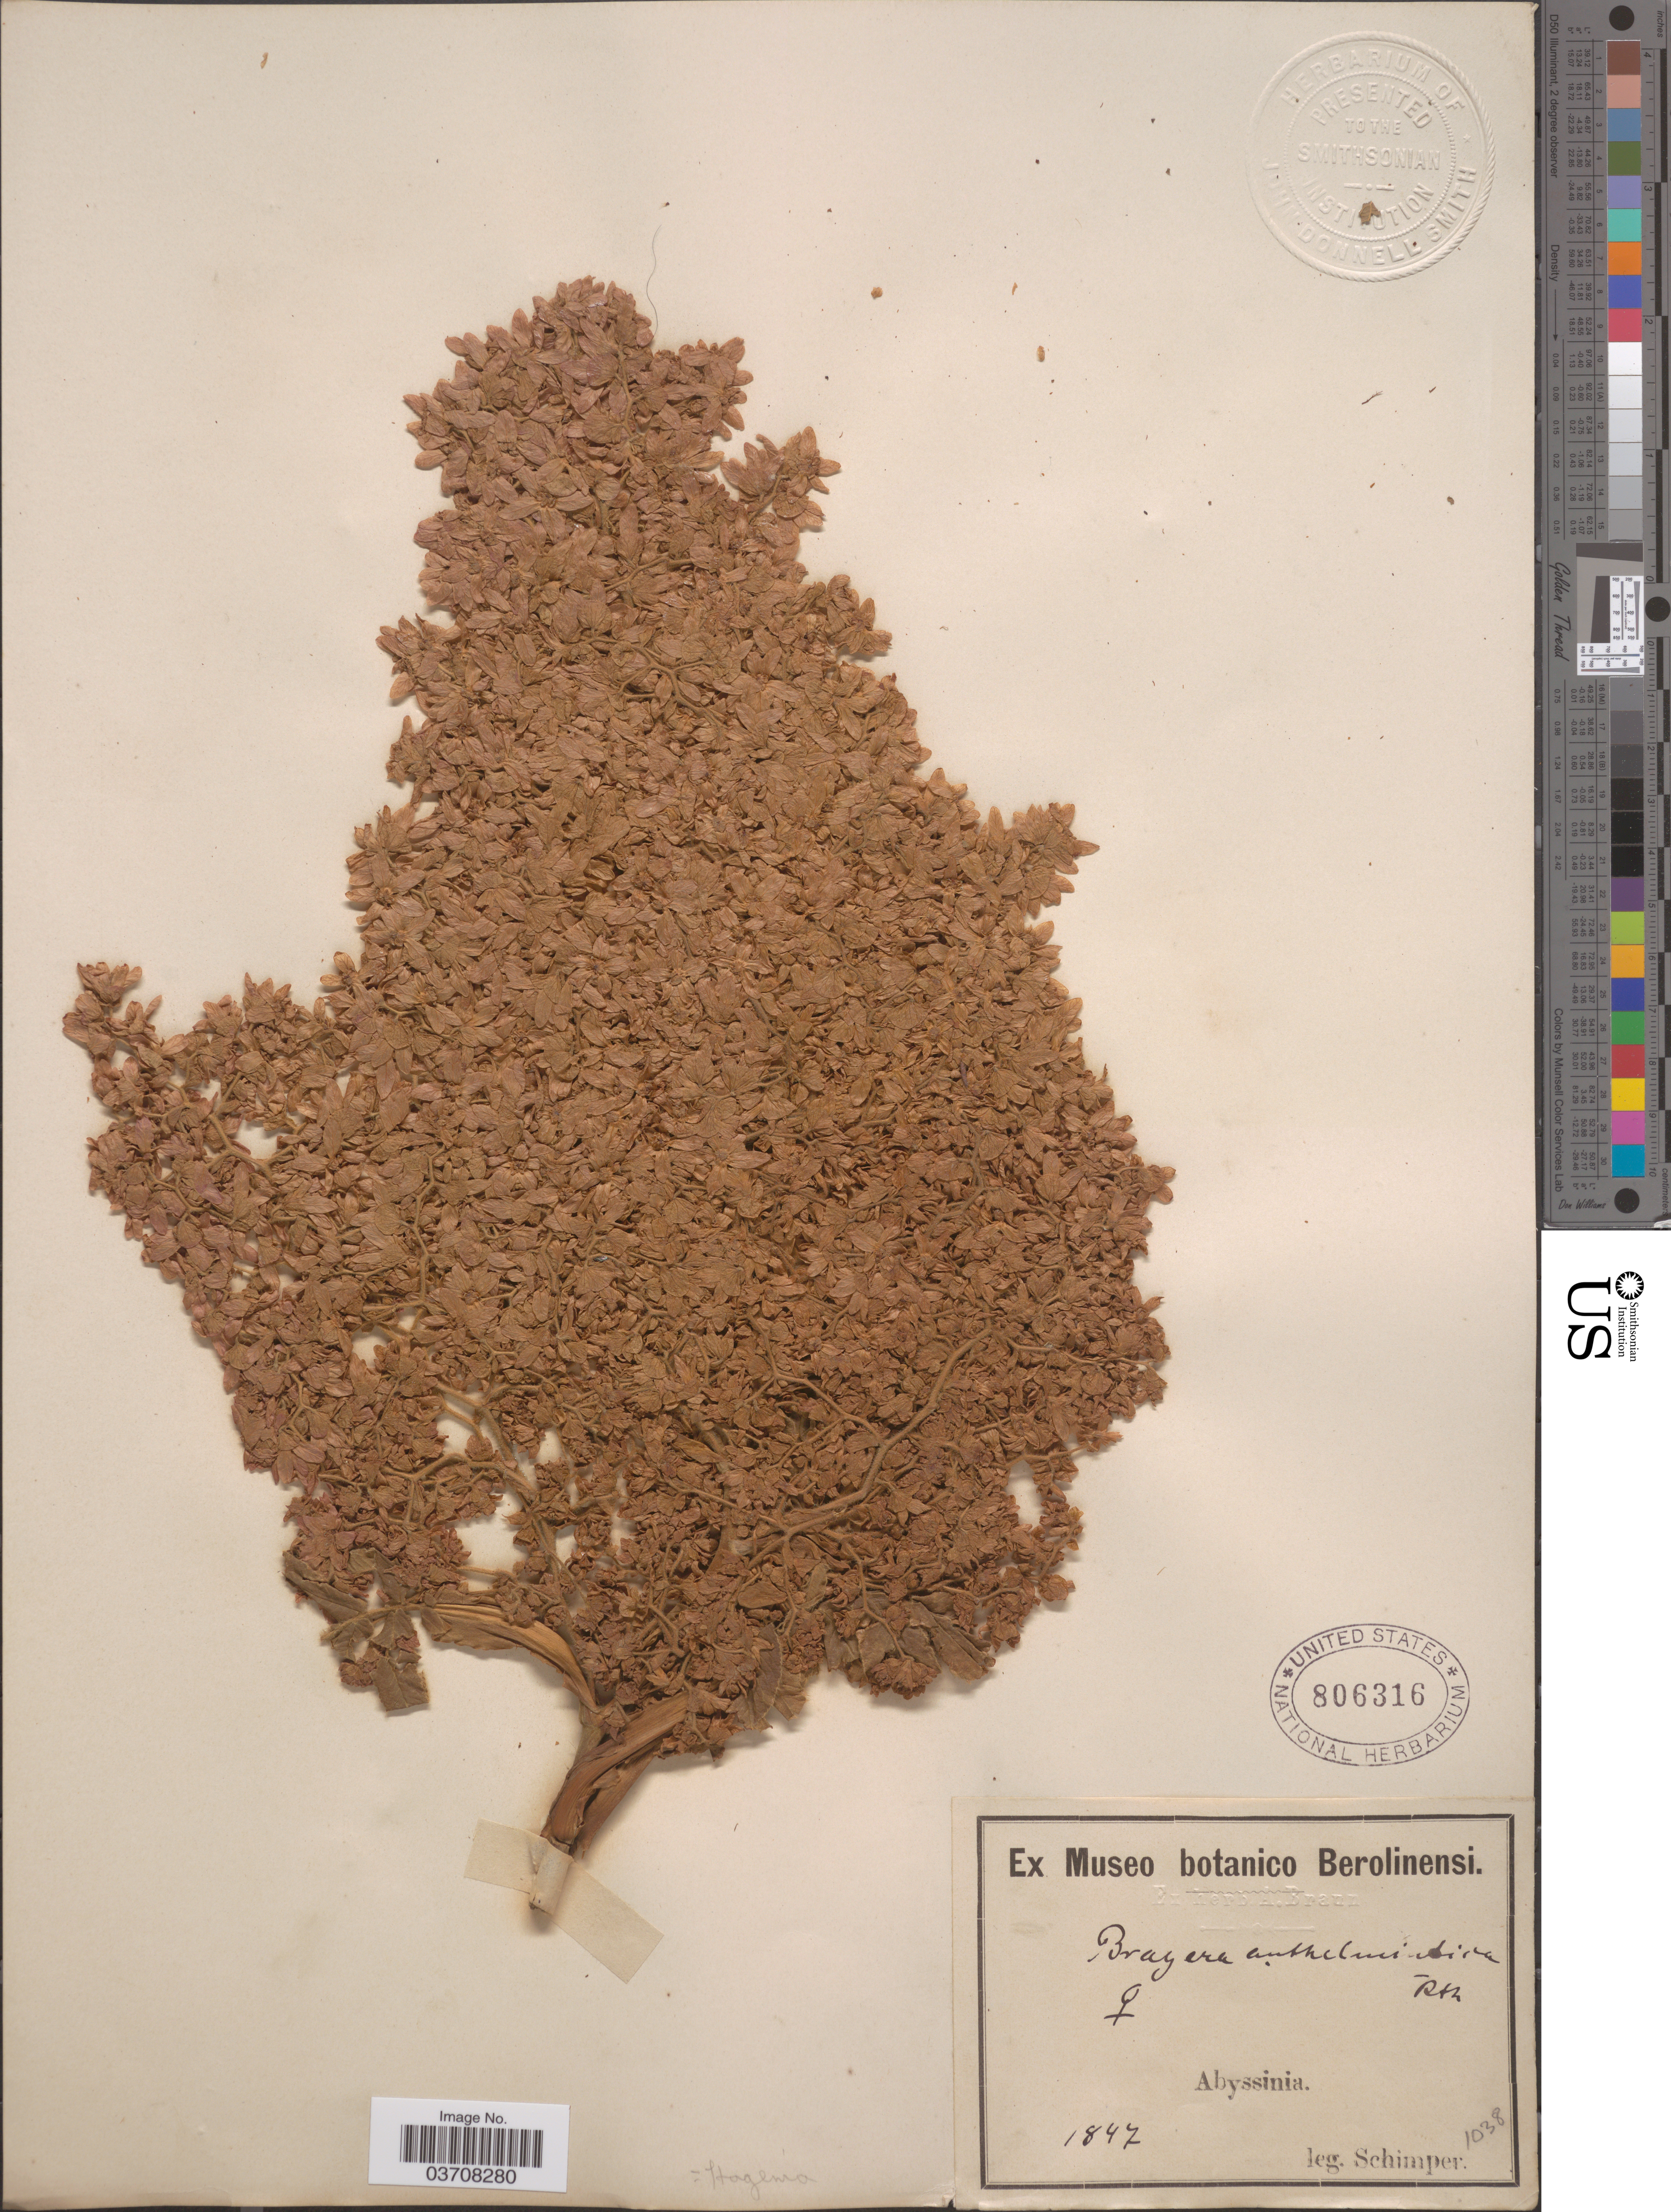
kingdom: Plantae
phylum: Tracheophyta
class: Magnoliopsida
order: Rosales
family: Rosaceae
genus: Hagenia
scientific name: Hagenia anthelmintica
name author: (Kunth ex A. Rich.) J.F. Gmel. ex Eggeling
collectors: -. Schimper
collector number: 1038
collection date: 1847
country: Ethiopia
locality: Abyssinia.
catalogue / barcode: US 806316